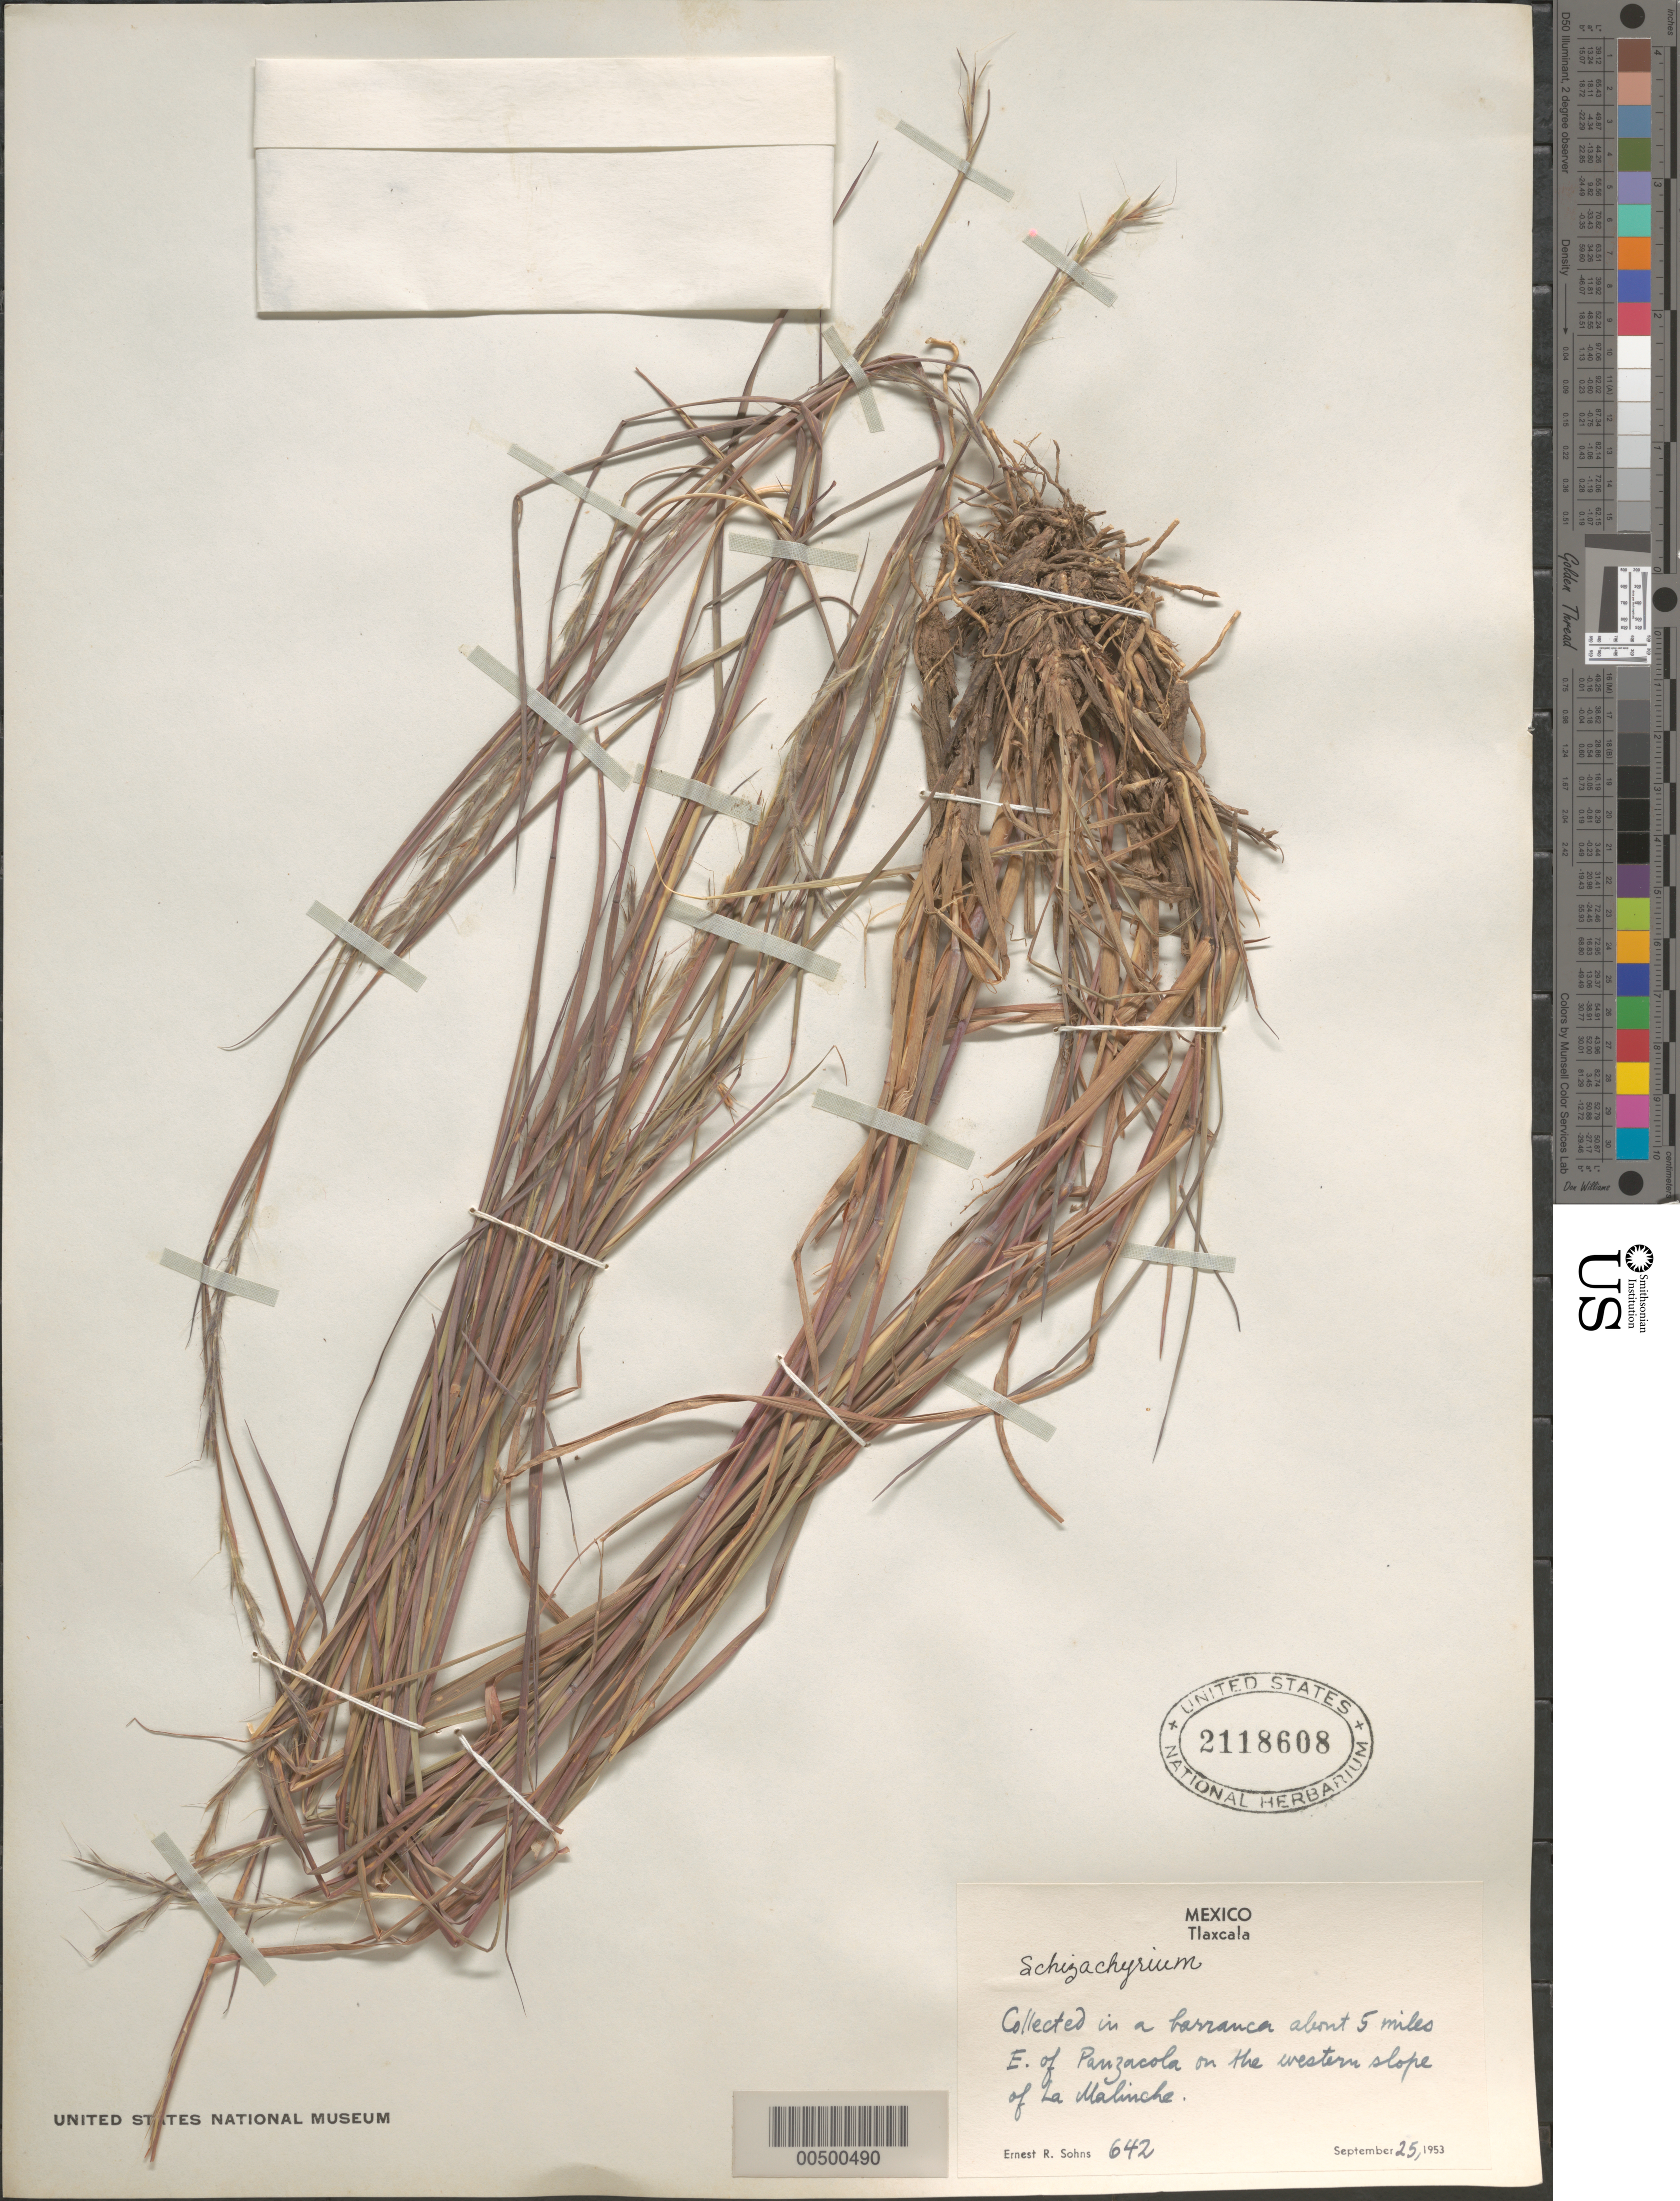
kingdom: Plantae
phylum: Tracheophyta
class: Liliopsida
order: Poales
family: Poaceae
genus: Schizachyrium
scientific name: Schizachyrium sp.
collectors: E. R. Sohns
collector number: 642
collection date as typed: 25 Sep 1953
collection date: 1953-09-25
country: Mexico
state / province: Tlaxcala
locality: About 5 mi E of Pauzacola on the W slope of La Malinche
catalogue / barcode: US 2118608